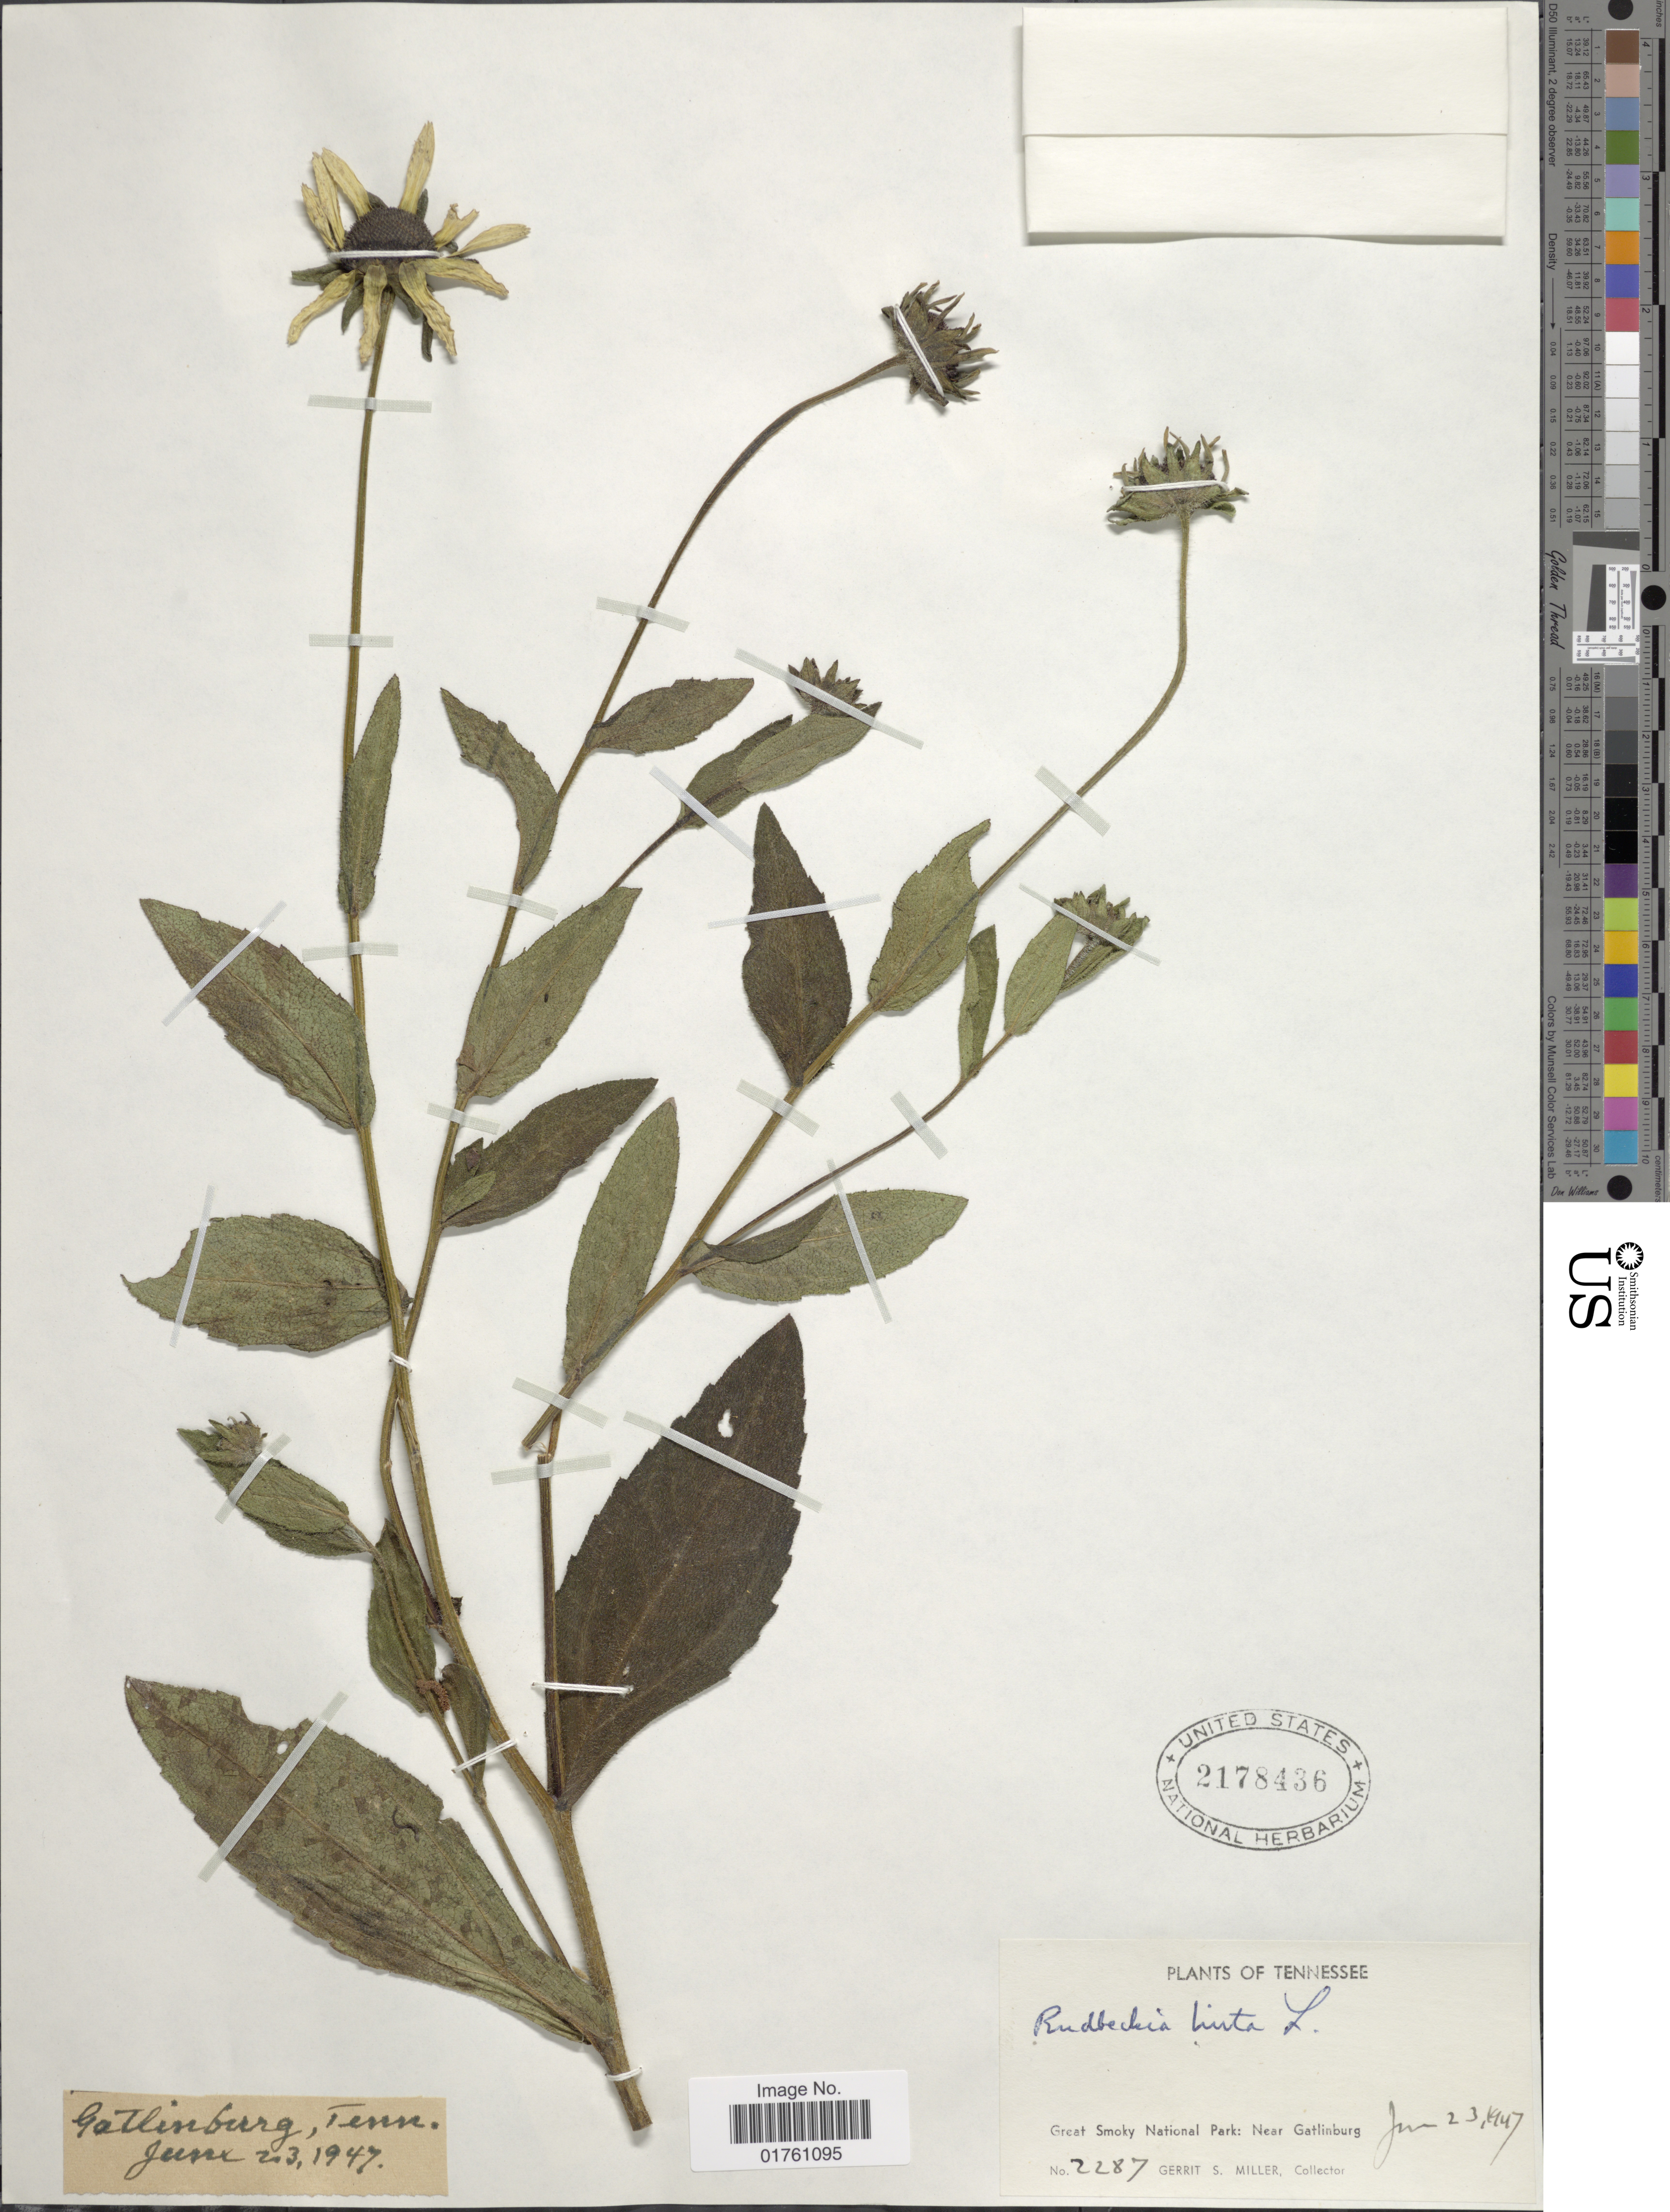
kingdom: Plantae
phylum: Tracheophyta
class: Magnoliopsida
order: Asterales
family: Asteraceae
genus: Rudbeckia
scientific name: Rudbeckia hirta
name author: L.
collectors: G. S. Miller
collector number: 2287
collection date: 1947-06-23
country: United States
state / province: Tennessee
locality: Great Smoky National Park: Near Gatlinburg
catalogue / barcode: US 2178436